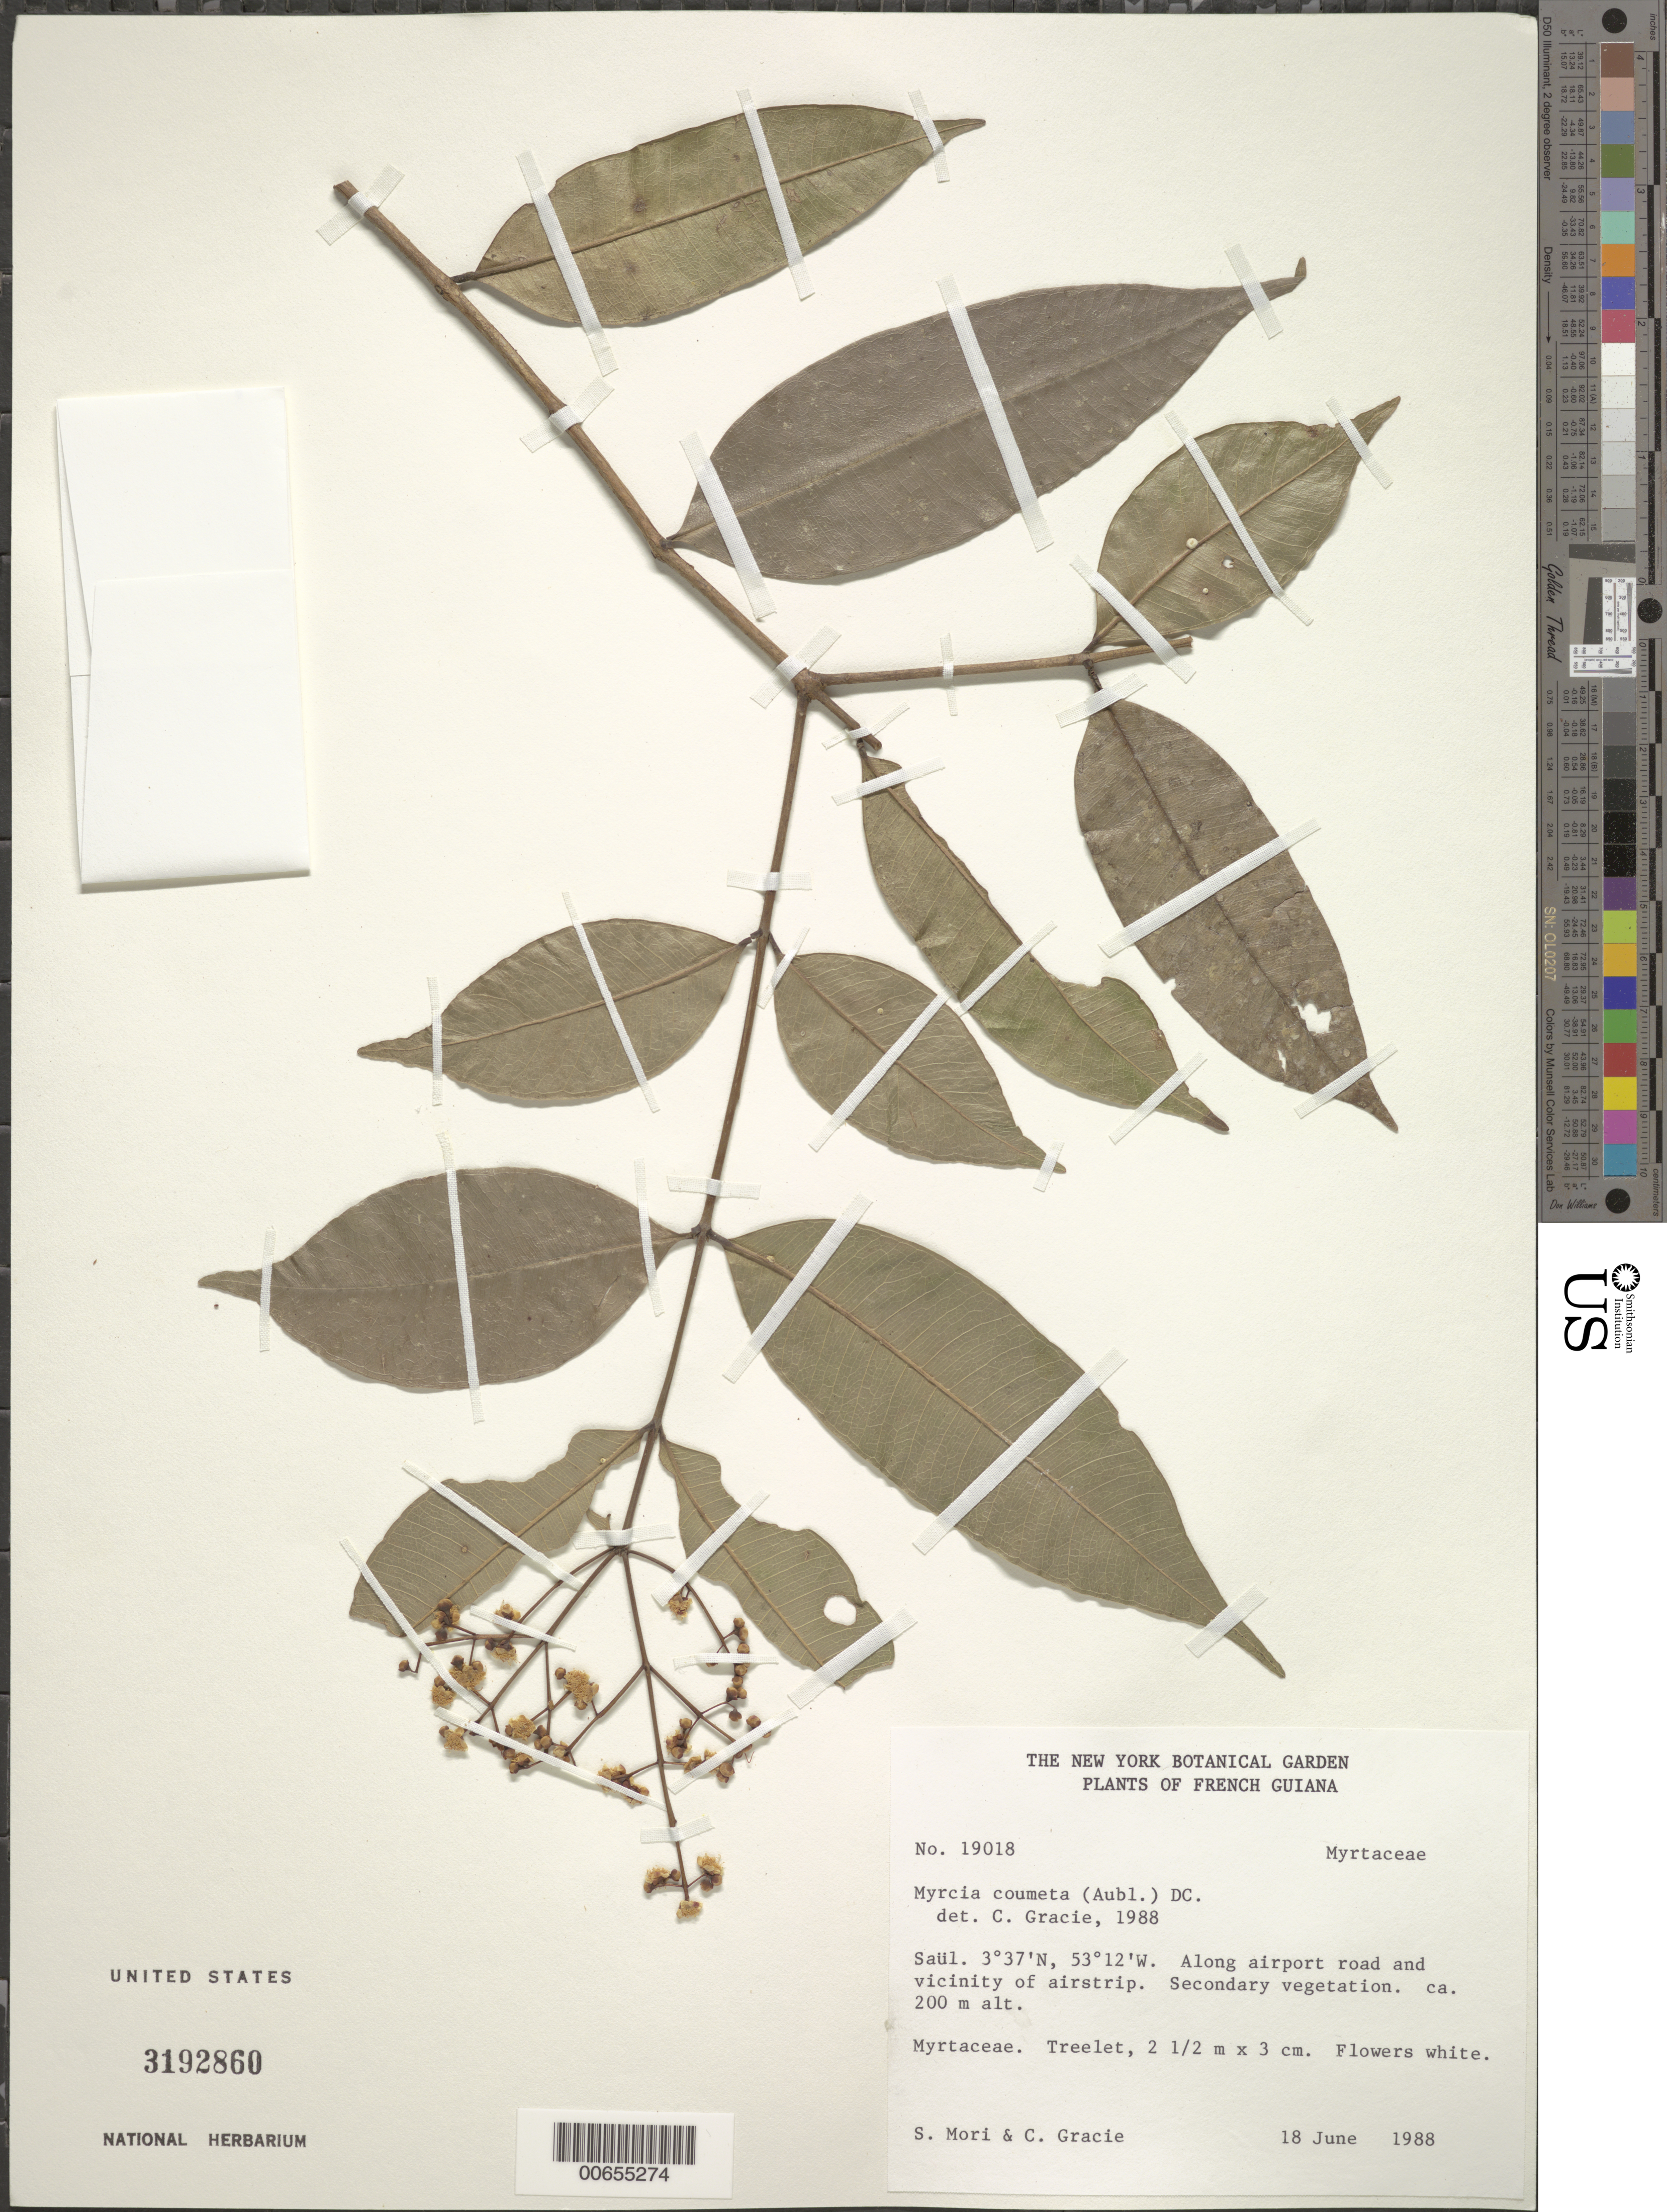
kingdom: Plantae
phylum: Tracheophyta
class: Magnoliopsida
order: Myrtales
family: Myrtaceae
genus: Myrcia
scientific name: Myrcia coumete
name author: (Aubl.) DC.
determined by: Gracie, Carol A.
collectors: S. Mori & C. A. Gracie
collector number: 19018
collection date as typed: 18-Jun-88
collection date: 1988-06-18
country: French Guiana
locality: Saül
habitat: Along road vic. of airstrip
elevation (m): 200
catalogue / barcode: US 3192860